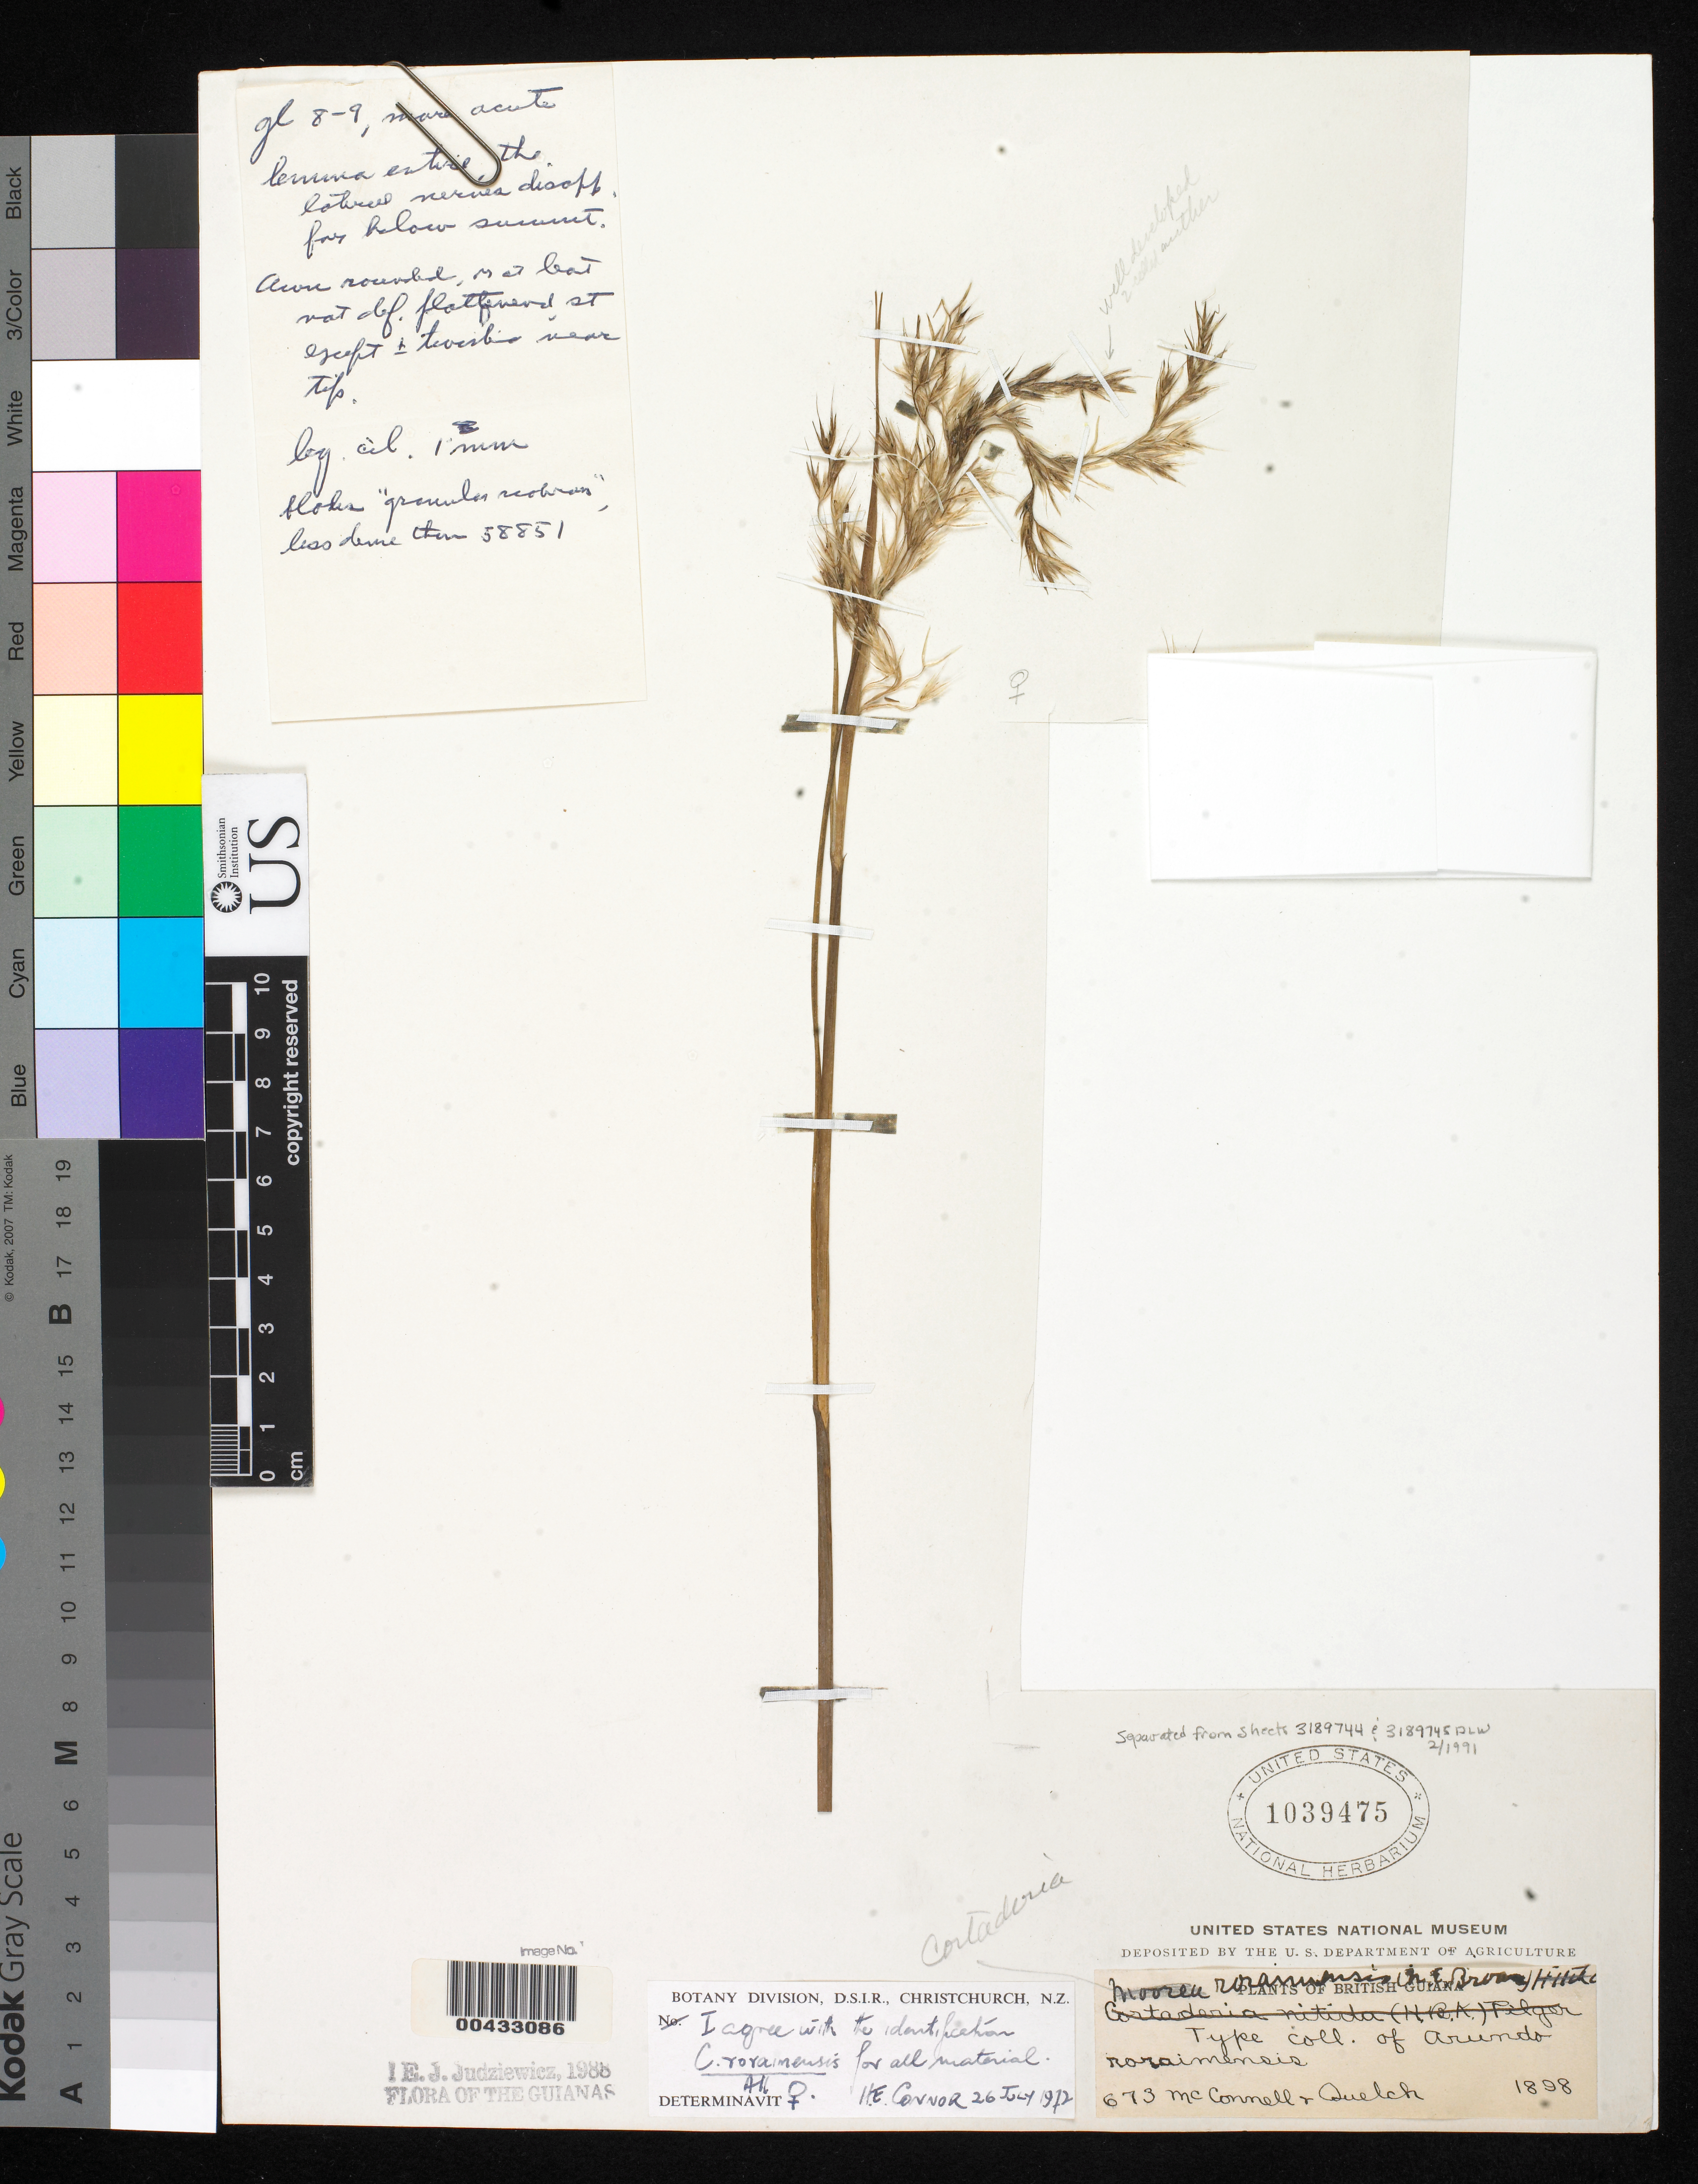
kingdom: Plantae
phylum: Tracheophyta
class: Liliopsida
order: Poales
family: Poaceae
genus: Arundo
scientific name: Arundo roraimensis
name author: N.E. Br.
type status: Isotype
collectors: F. McConnell & J. Quelch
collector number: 673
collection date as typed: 1898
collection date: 1898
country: Guyana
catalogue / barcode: US 1039475